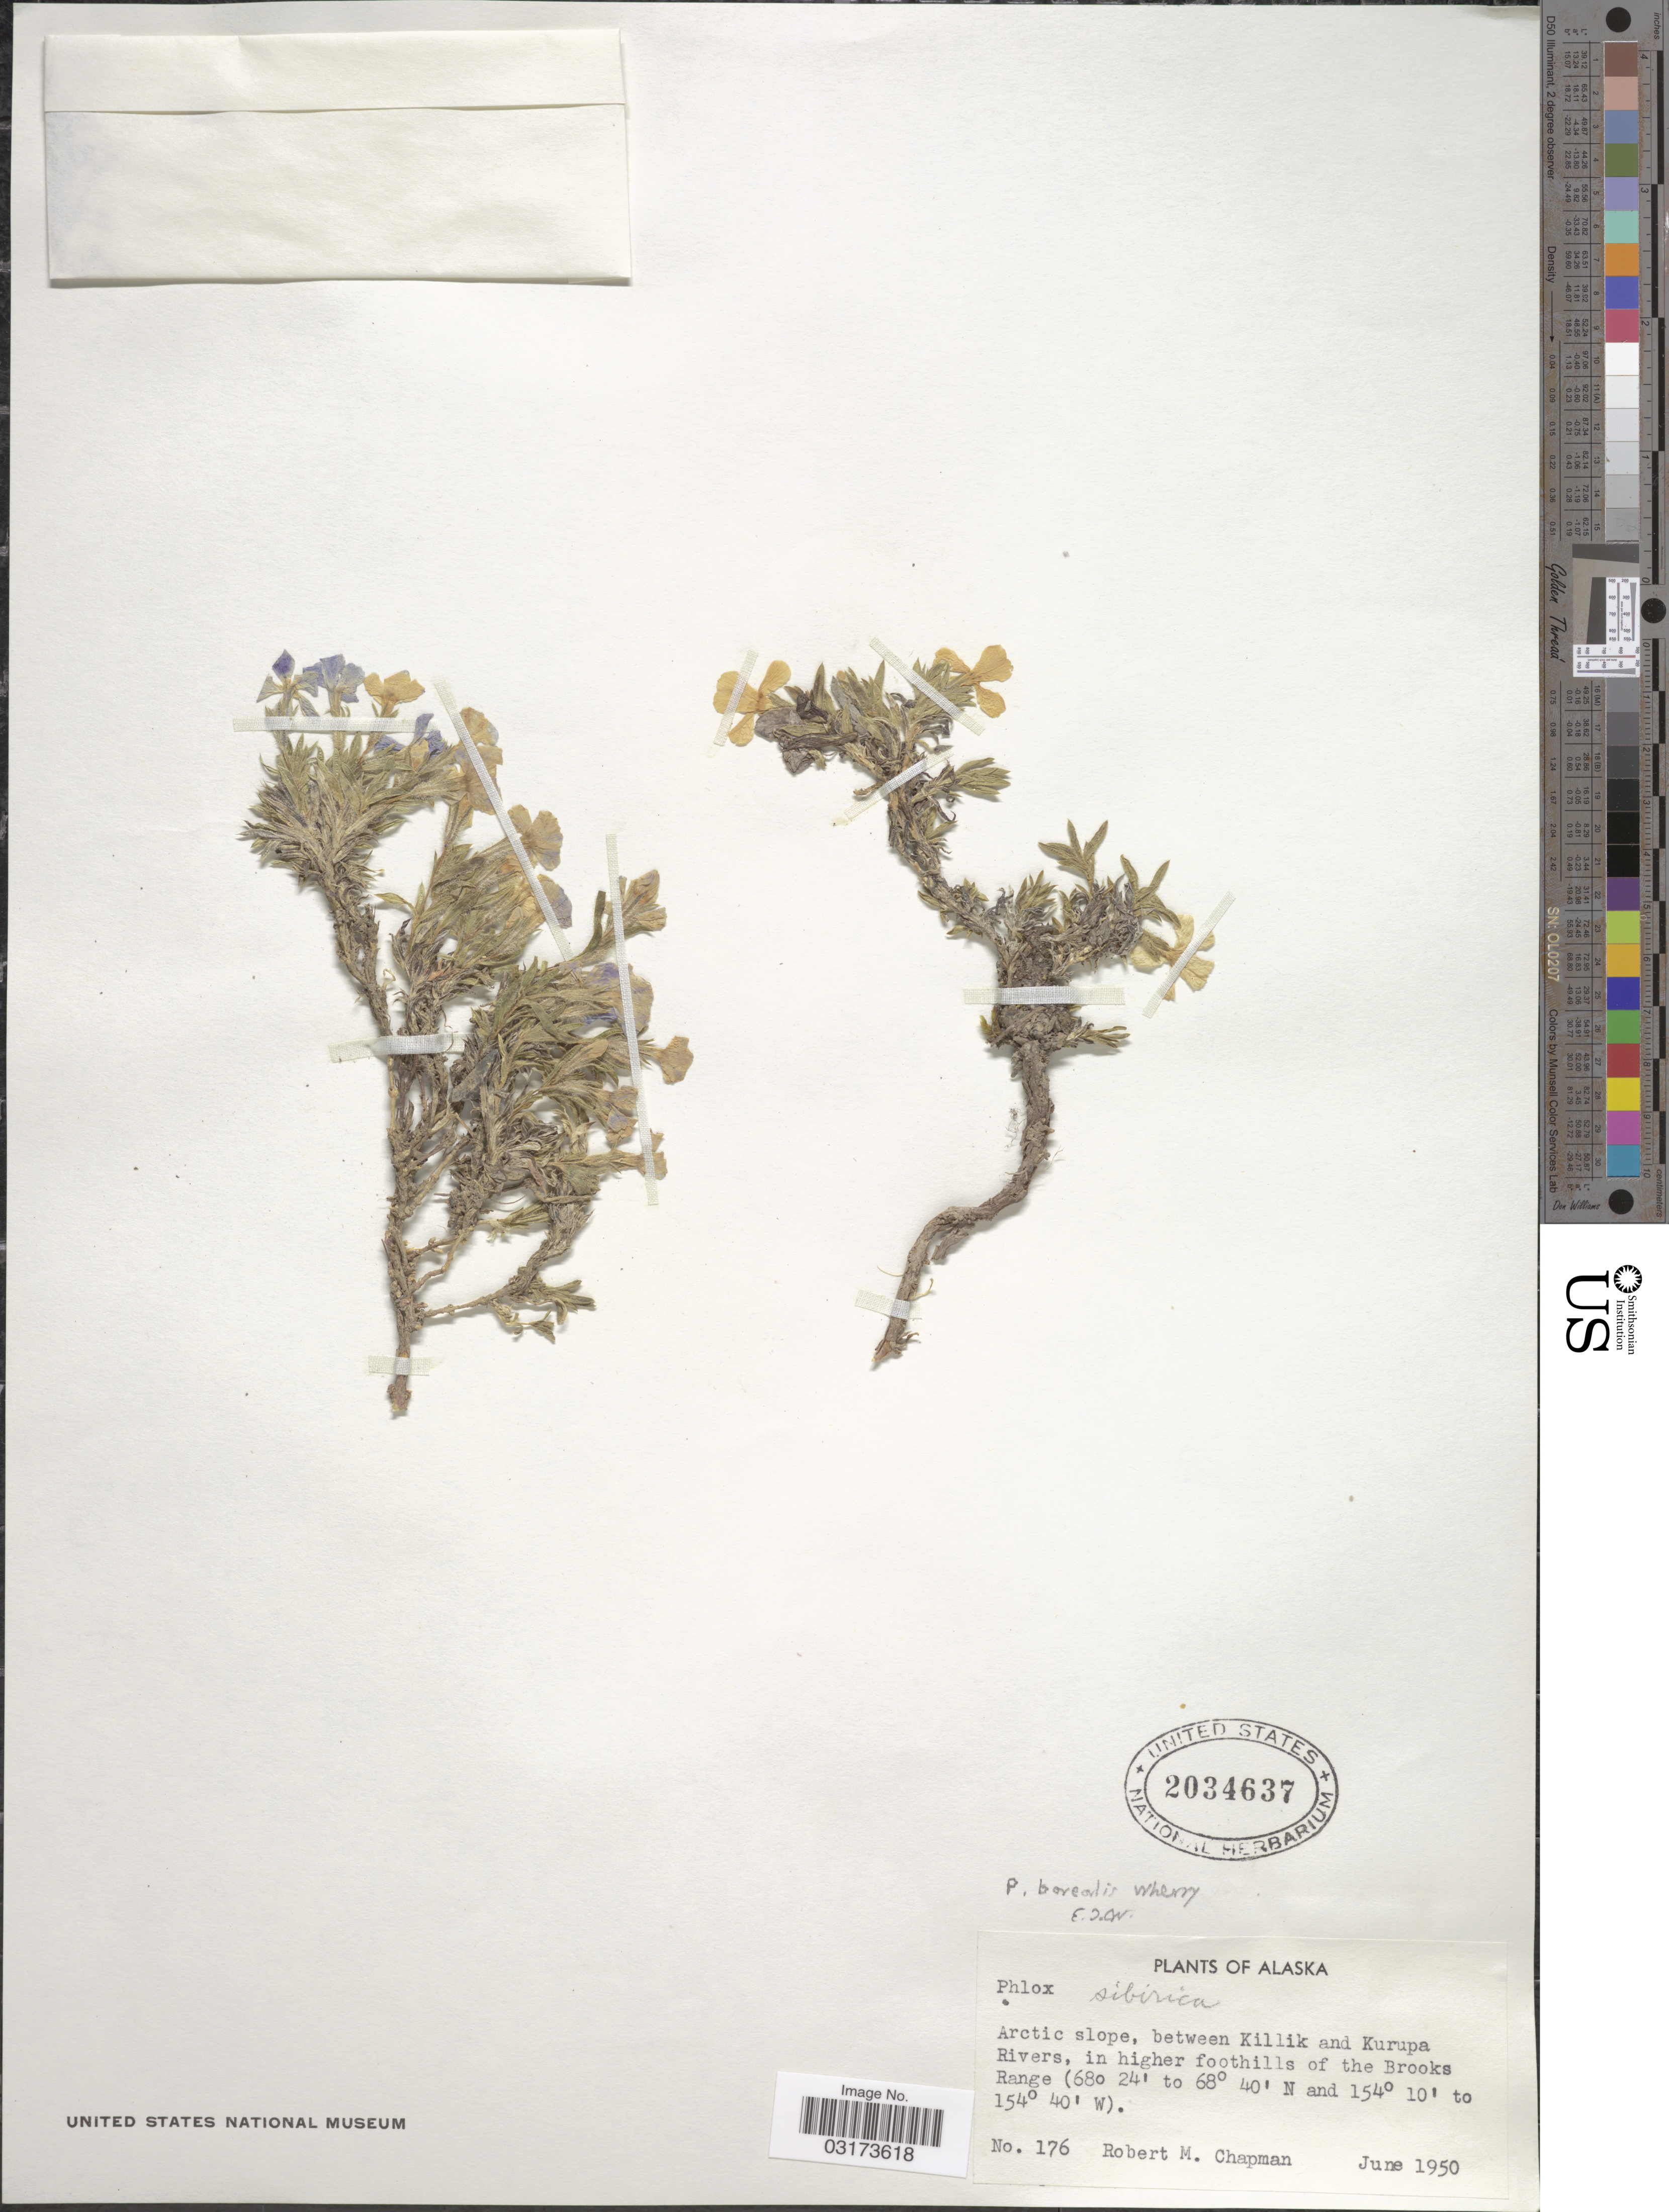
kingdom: Plantae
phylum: Tracheophyta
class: Magnoliopsida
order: Ericales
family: Polemoniaceae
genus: Phlox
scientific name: Phlox alaskensis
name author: Jordal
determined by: Mayfield, M. H.; Ferguson, C. J.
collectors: R. M. Chapman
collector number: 176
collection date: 1950-06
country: United States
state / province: Alaska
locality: Arctic slopem between Killik and Kurupa Rivers, in higher foothills of the Brooks Range.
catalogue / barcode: US 2034637